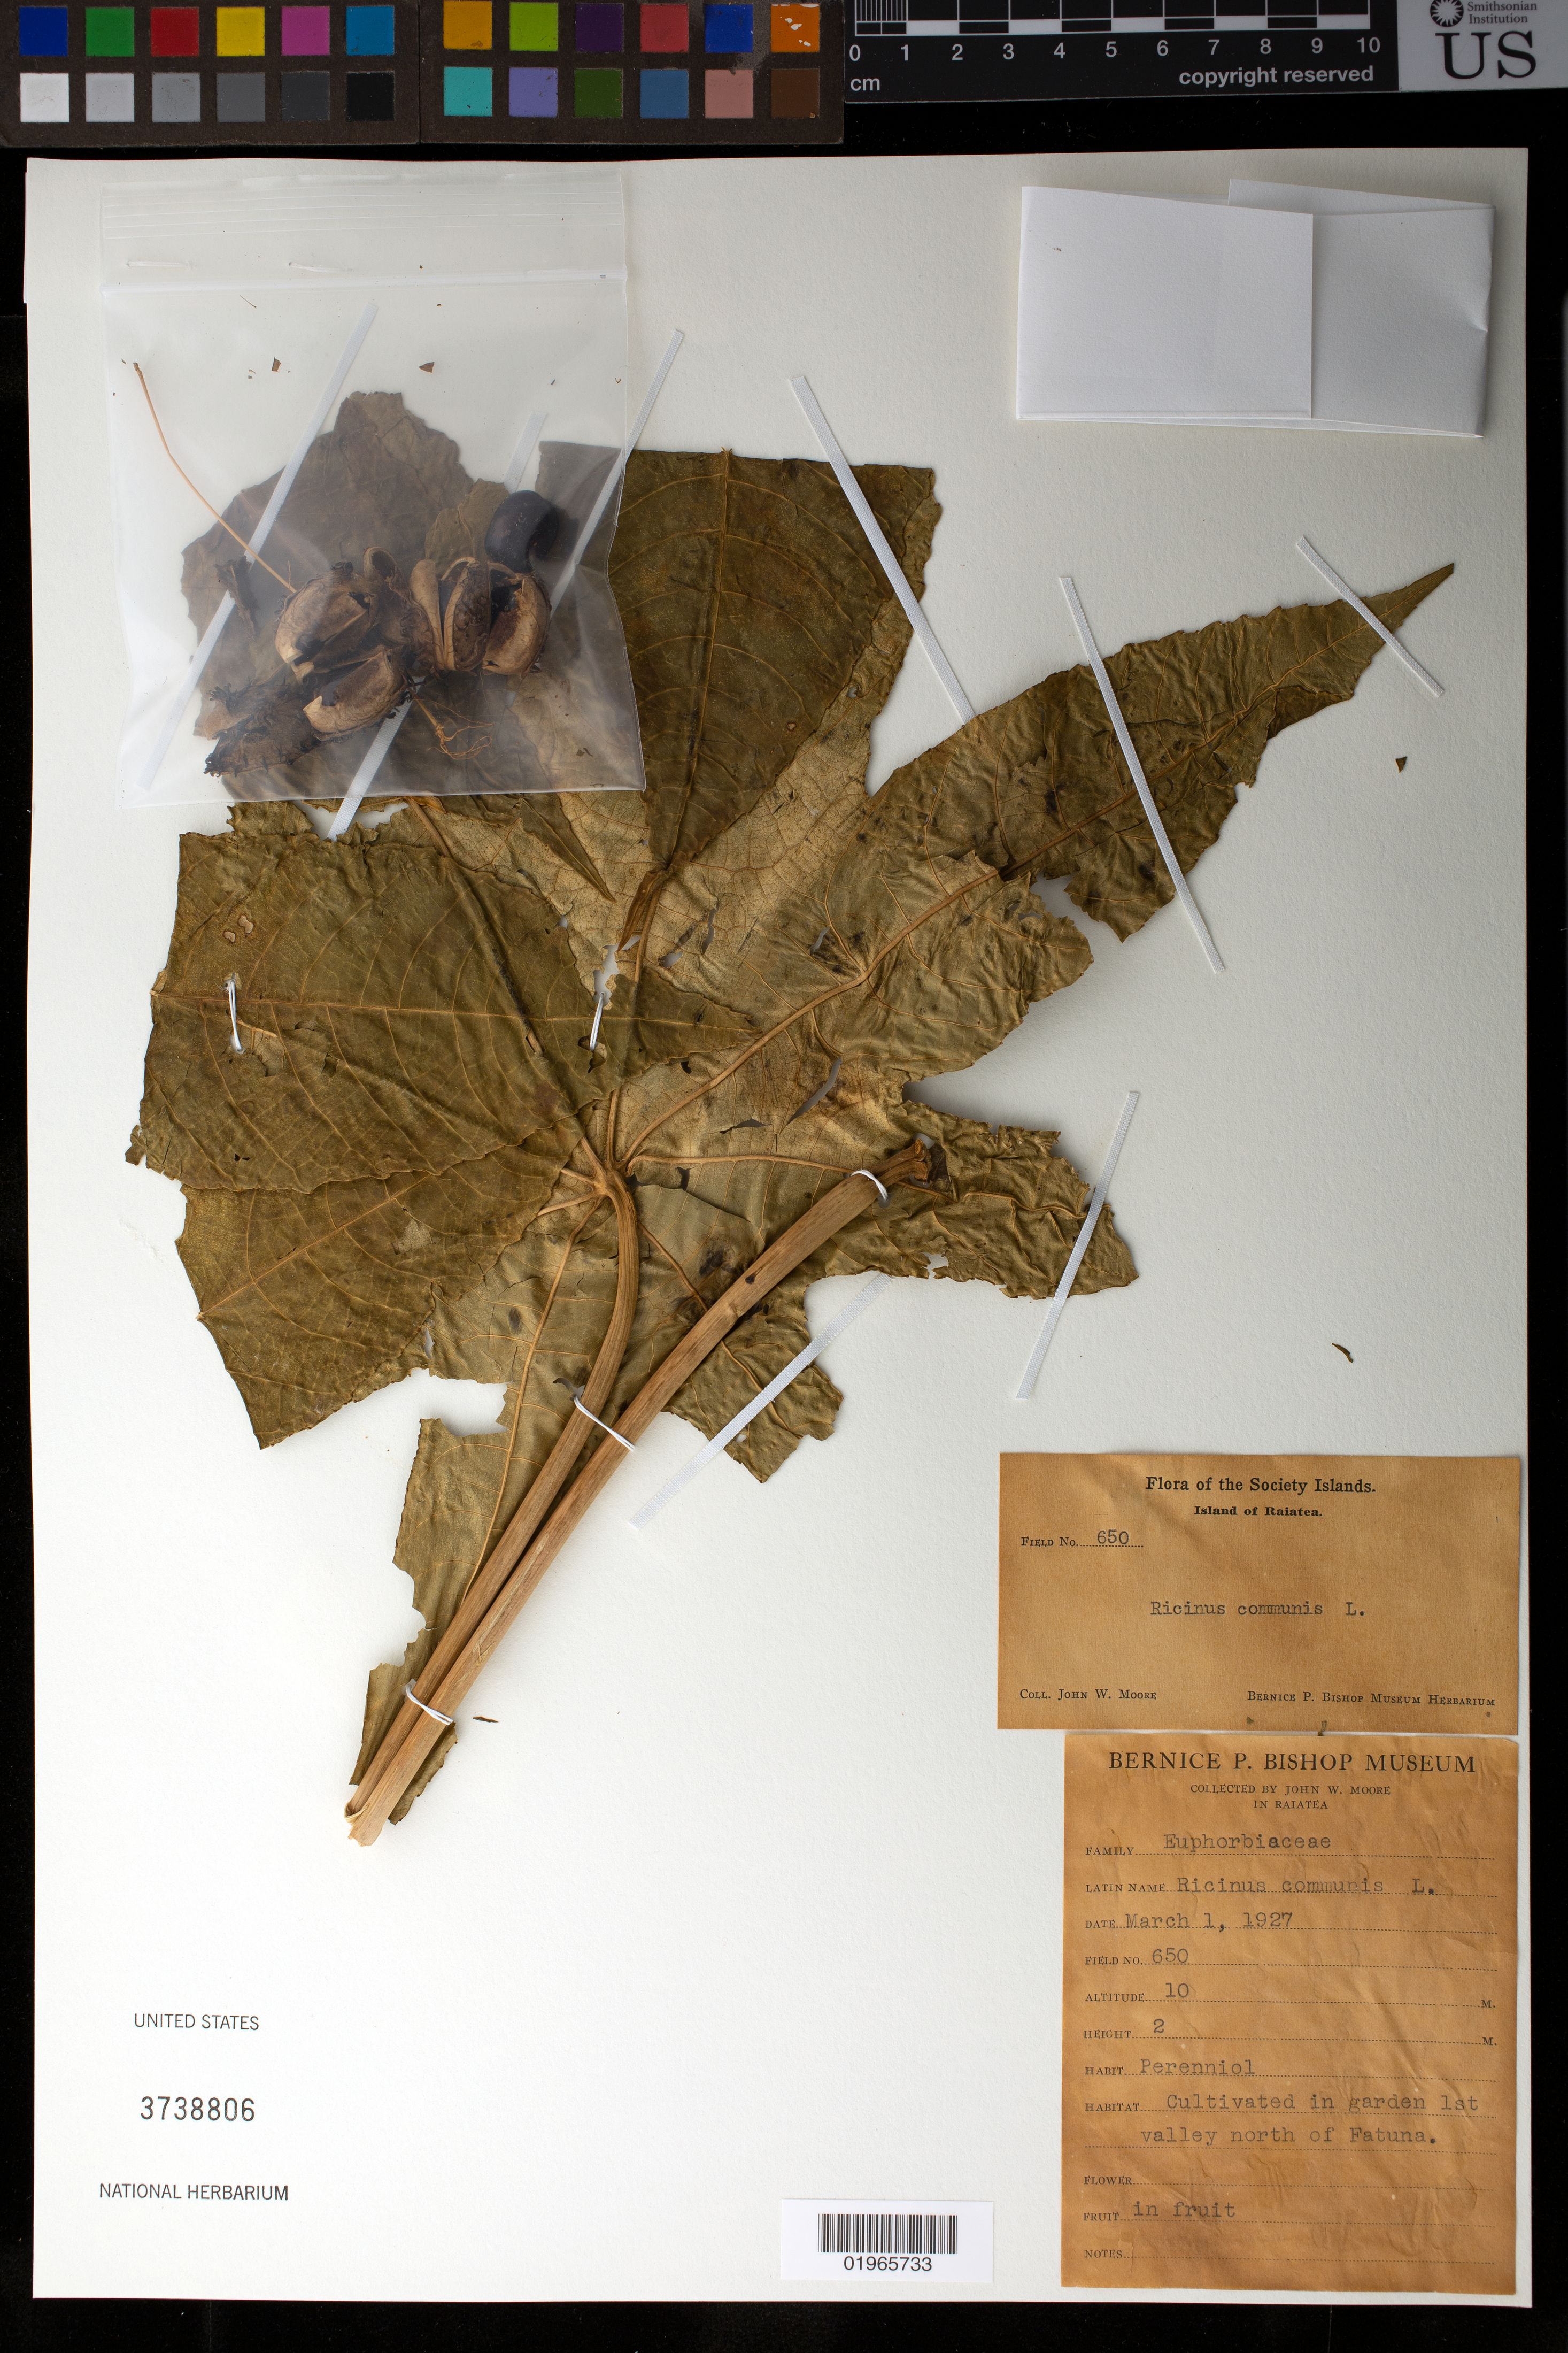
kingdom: Plantae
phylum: Tracheophyta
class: Magnoliopsida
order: Malpighiales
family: Euphorbiaceae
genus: Ricinus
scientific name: Ricinus communis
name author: L.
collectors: J. Moore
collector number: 650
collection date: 1927-03-01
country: French Polynesia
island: Raiatea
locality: Raiatea, cultivated in garden 1st valley north of Fatuna.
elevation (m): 10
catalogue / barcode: US 3738806